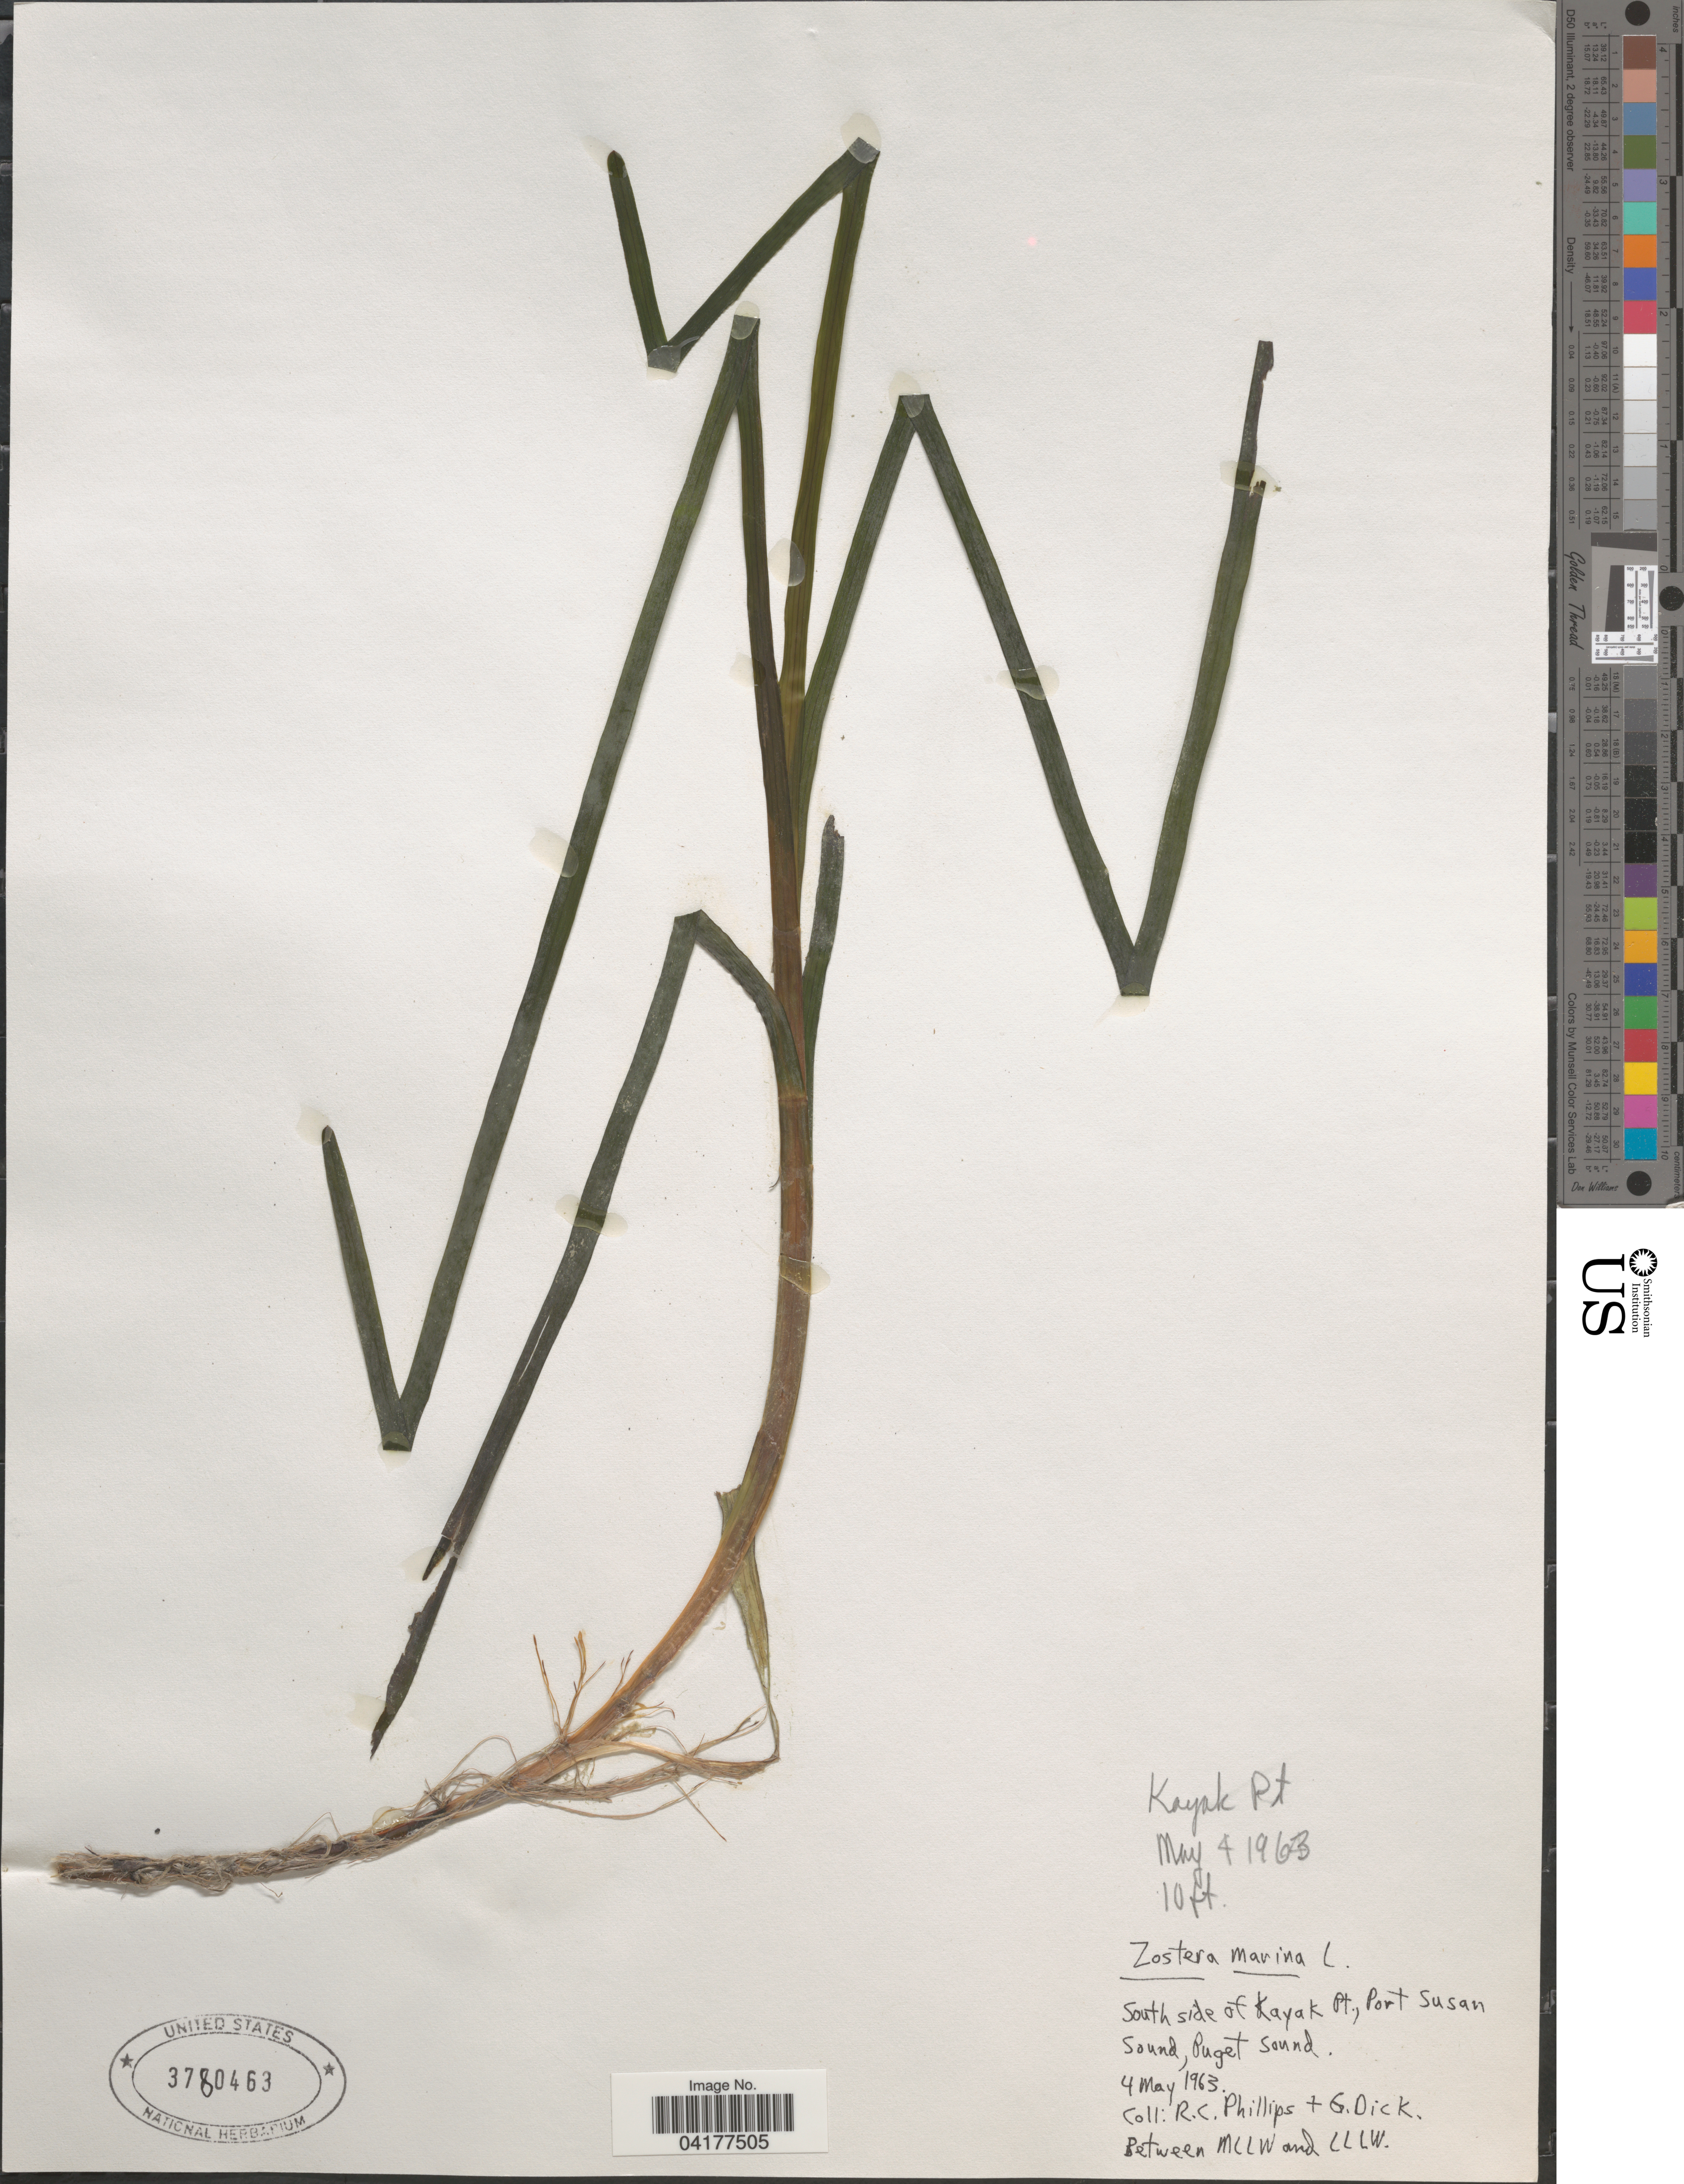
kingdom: Plantae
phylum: Tracheophyta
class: Liliopsida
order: Alismatales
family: Zosteraceae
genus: Zostera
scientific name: Zostera marina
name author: L.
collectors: R. C. Phillips & G. Dick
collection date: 1963-05-04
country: United States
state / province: Washington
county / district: King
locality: Kayak Pt. South side of Kayak Pt., Port Susan Sound, Puget Sound. Between MLLW and LLLW.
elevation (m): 3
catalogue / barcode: US 3780463